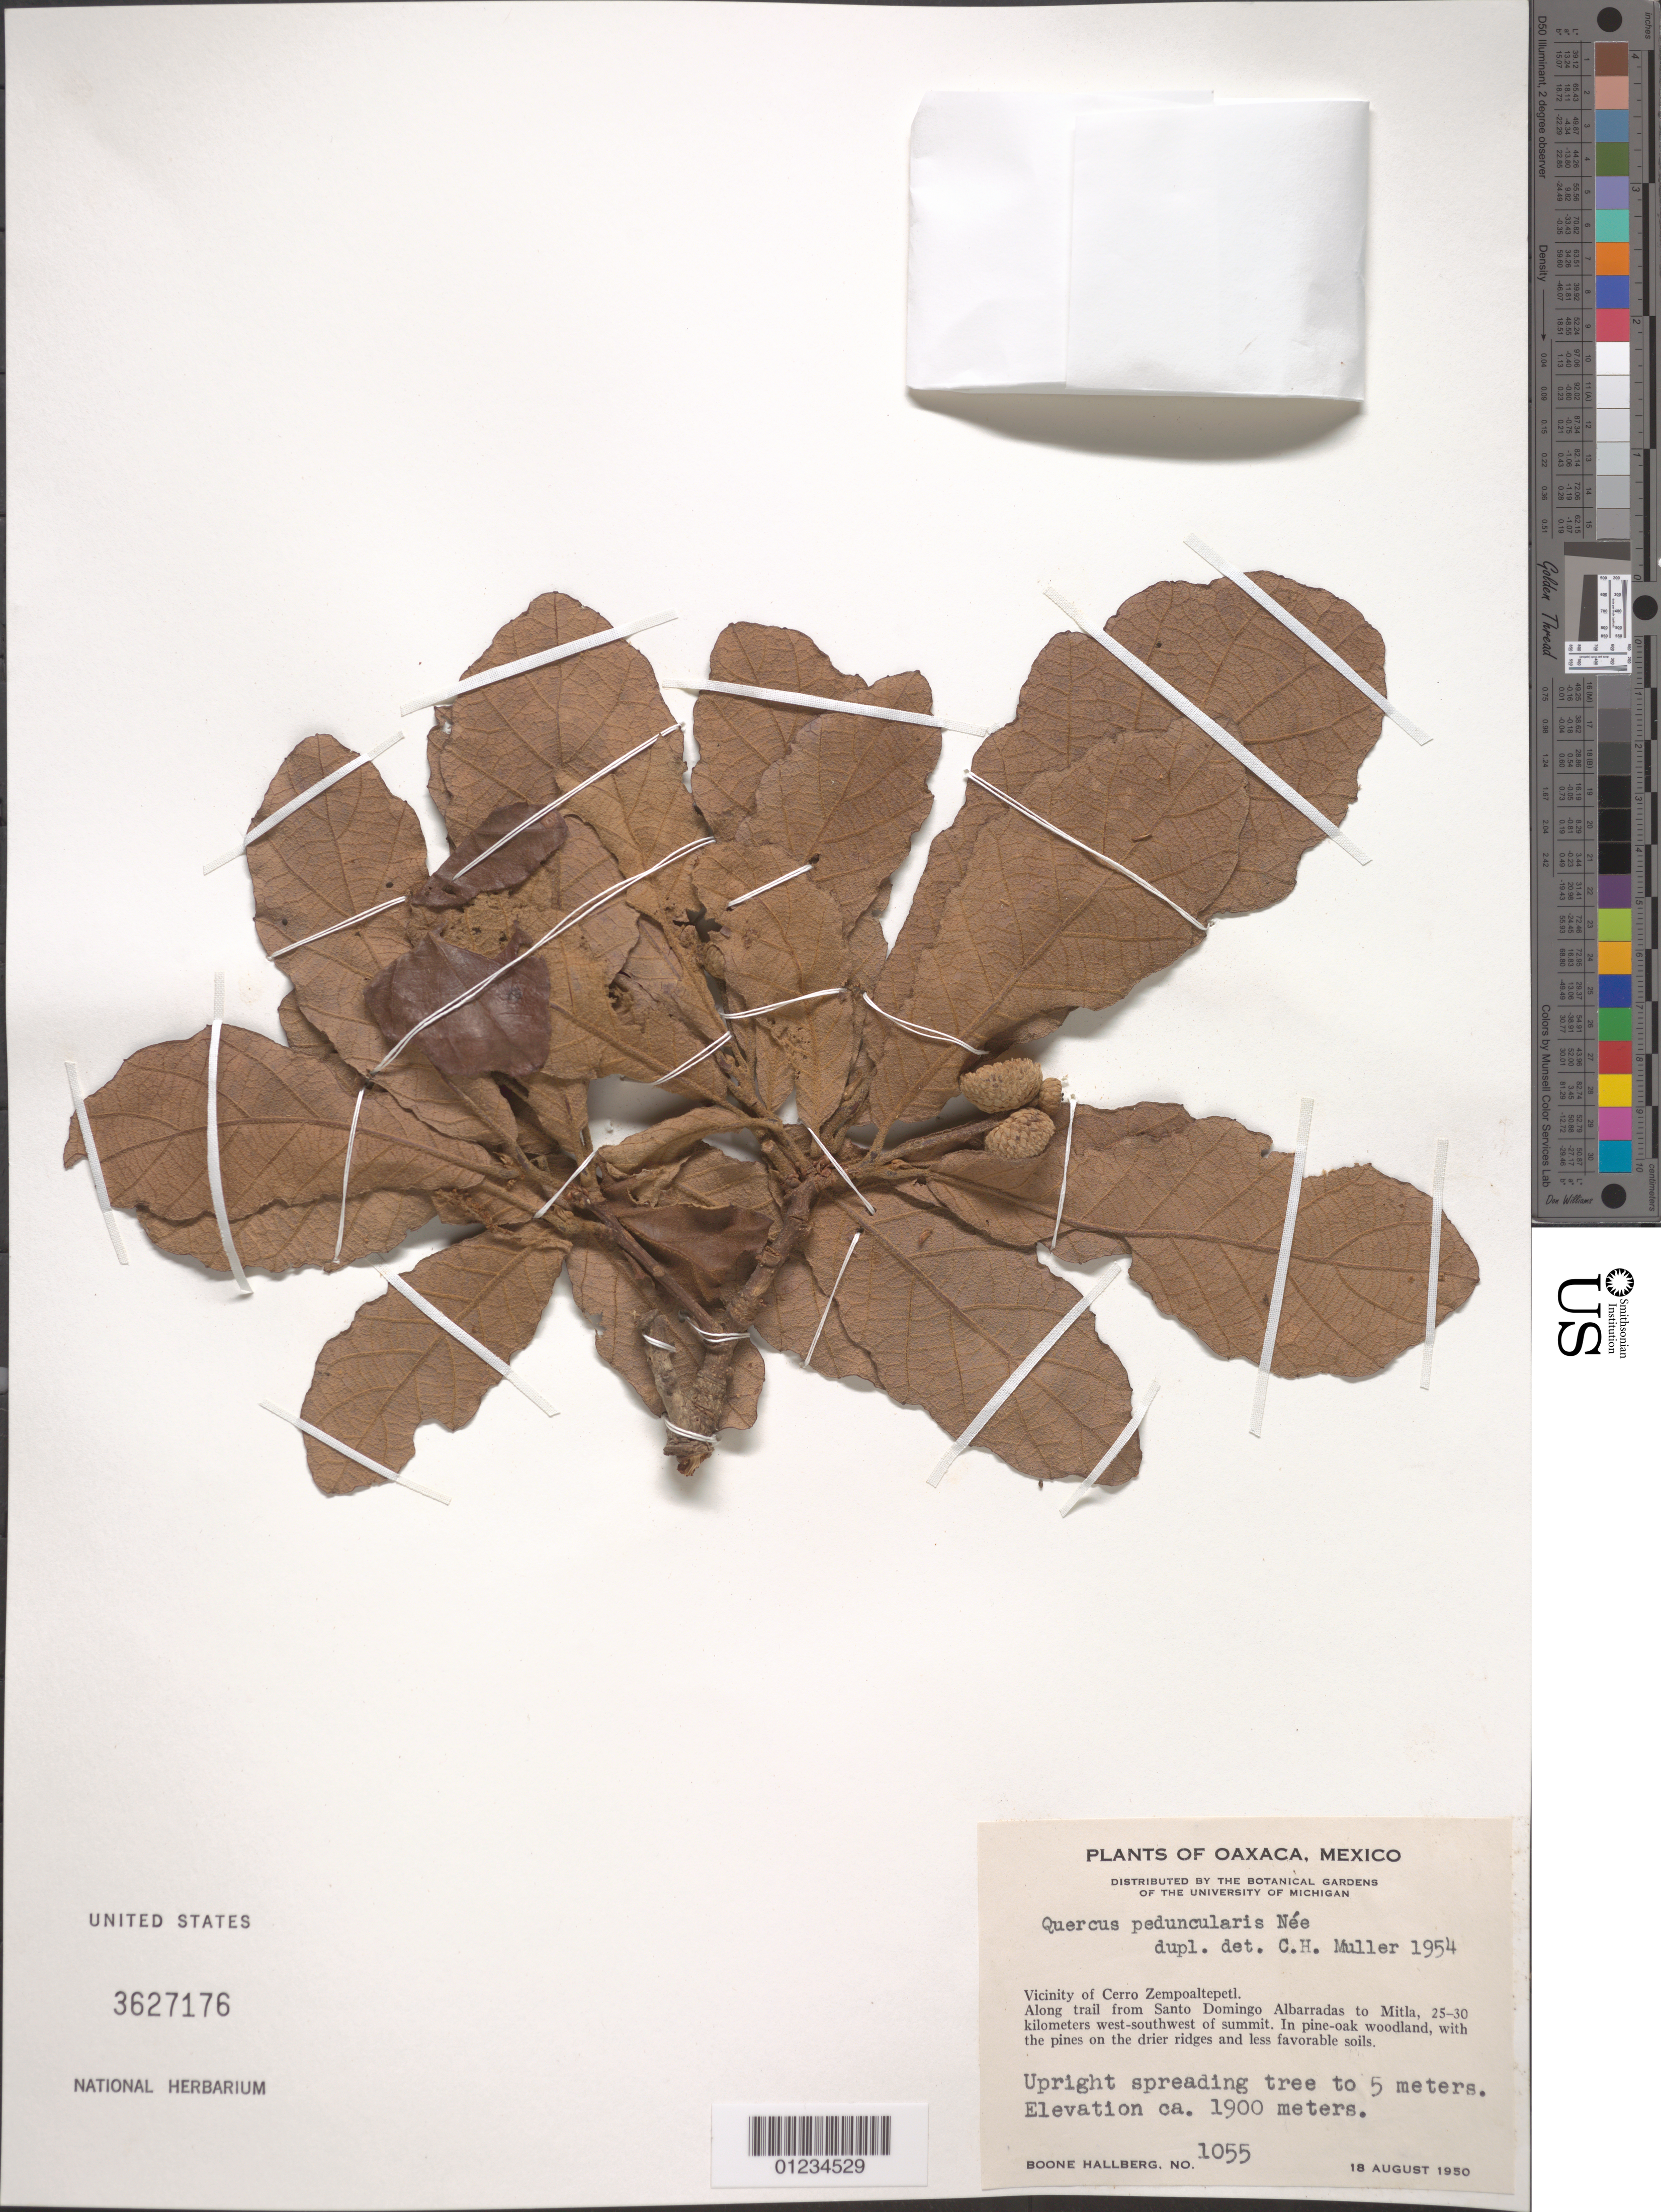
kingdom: Plantae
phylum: Tracheophyta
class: Magnoliopsida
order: Fagales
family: Fagaceae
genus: Quercus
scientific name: Quercus peduncularis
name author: Née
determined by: Muller, C. H.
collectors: B. Hallberg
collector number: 1055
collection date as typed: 18 Aug 1950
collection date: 1950-08-18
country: Mexico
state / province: Oaxaca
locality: Vicinity of Cerro Zempoaltepetl; along trail from Santo Domingo albarradas to Mitla, 25-30 km WSW of summit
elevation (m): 1900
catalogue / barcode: US 3627176